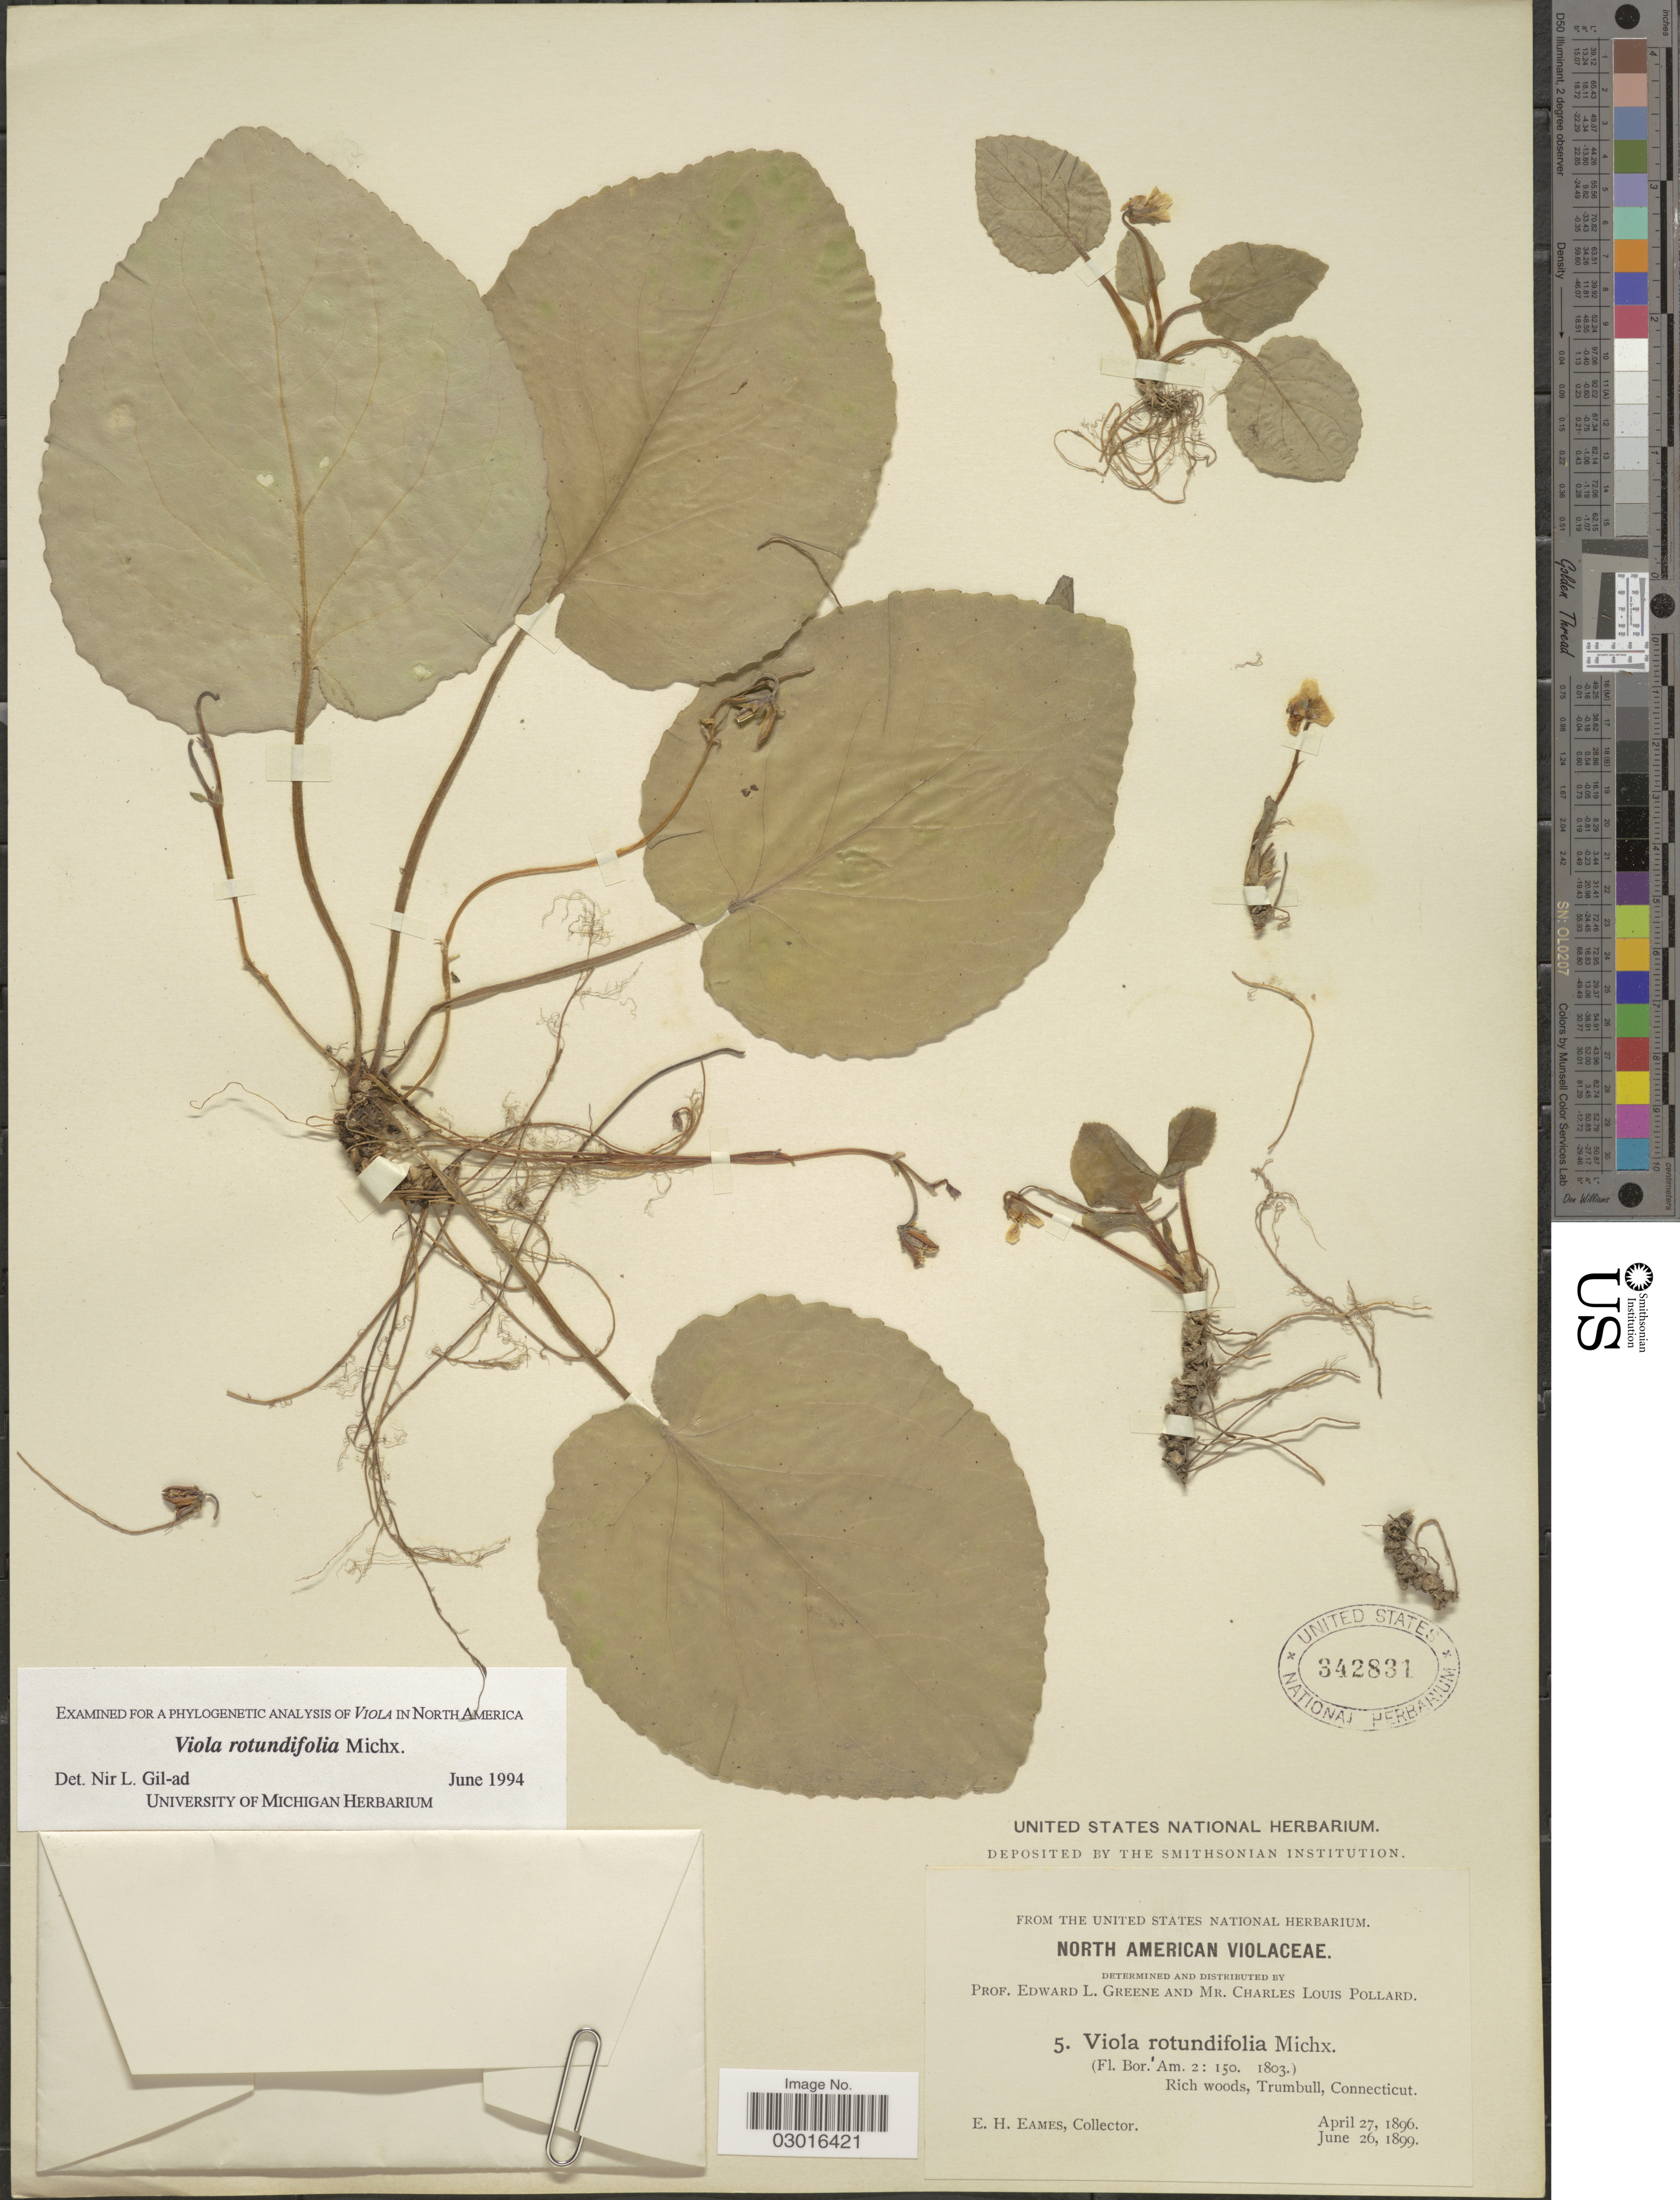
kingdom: Plantae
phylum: Tracheophyta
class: Magnoliopsida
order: Malpighiales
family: Violaceae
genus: Viola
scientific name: Viola rotundifolia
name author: Michx.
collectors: E. H. Eames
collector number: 5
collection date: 1896-04-27/1899-06-26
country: United States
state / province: Connecticut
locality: Trumbull.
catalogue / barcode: US 342831